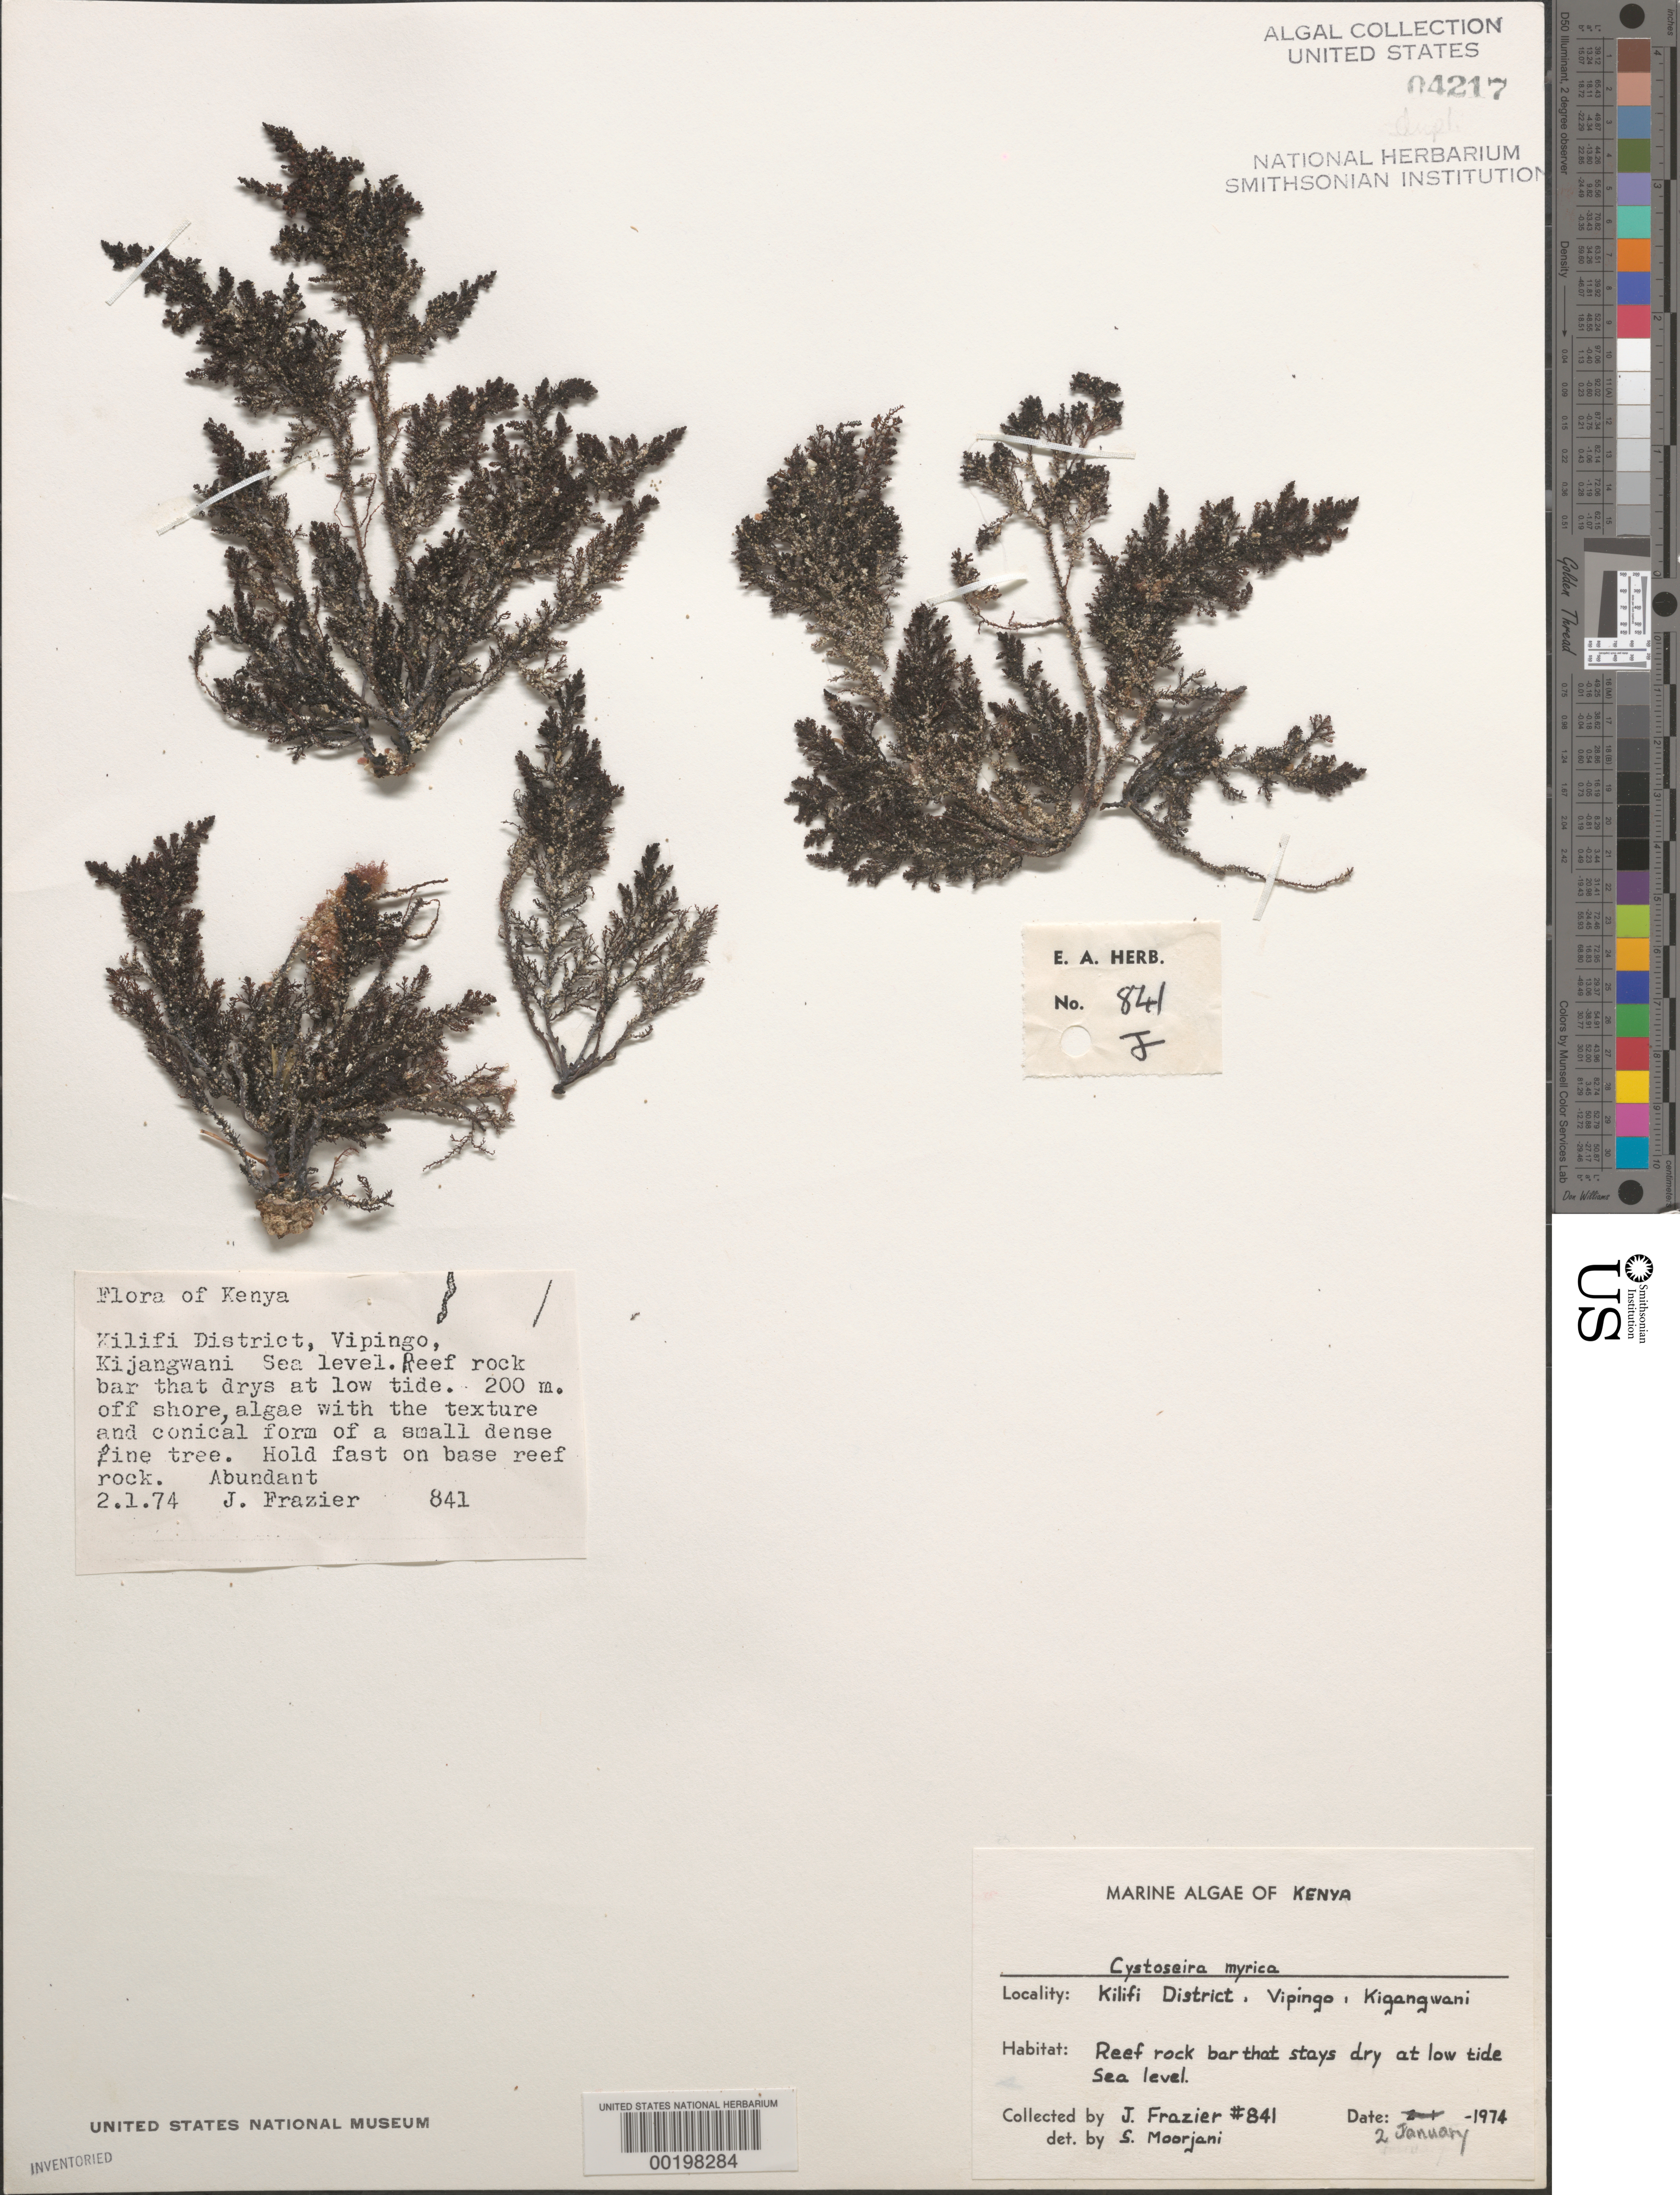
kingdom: Chromista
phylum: Ochrophyta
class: Phaeophyceae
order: Fucales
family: Sargassaceae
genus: Cystoseira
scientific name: Cystoseira myrica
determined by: Moorjani, S.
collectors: J. Frazier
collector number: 841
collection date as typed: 02 Jan 1974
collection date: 1974-01-02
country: Kenya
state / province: Kilifi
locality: Vipingo, Kigangwani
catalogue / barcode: US 4217